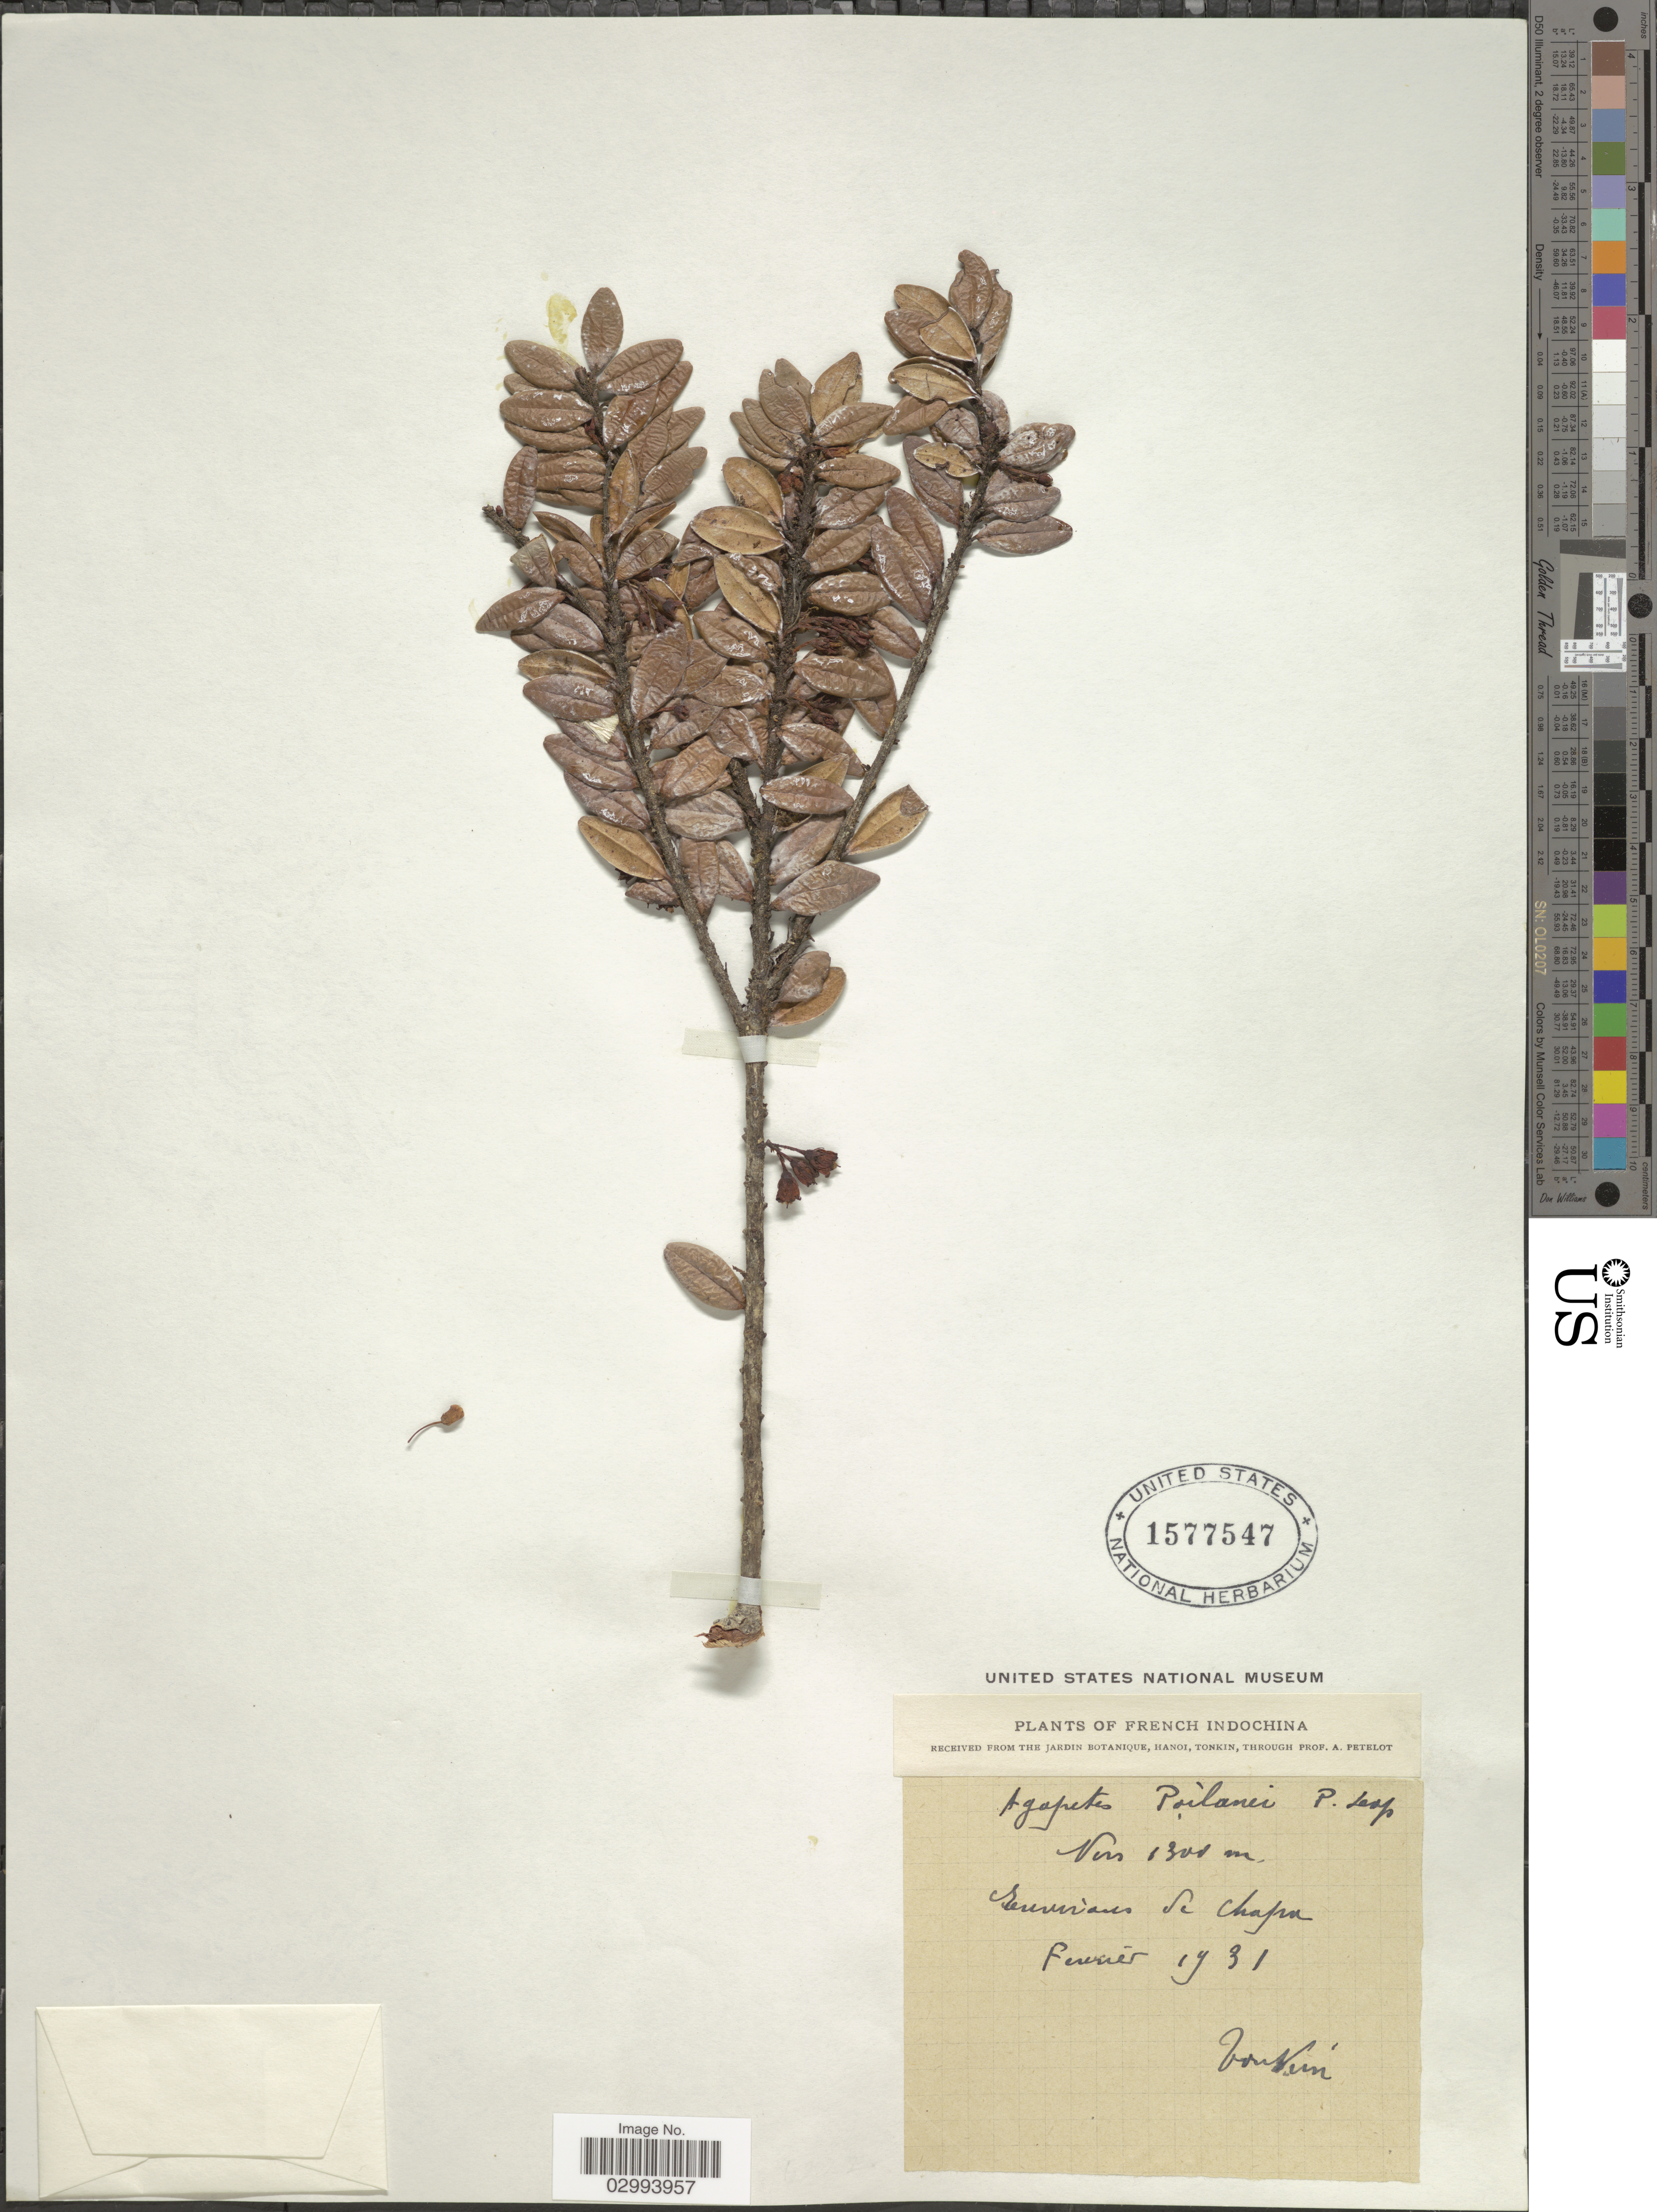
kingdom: Plantae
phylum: Tracheophyta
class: Magnoliopsida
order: Ericales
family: Ericaceae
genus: Agapetes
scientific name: Agapetes poilanei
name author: Dop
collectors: A. Petelot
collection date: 1931-02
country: Vietnam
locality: French Indochina. Tonkin. Environs de Chapa.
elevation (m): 1300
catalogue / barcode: US 1577547